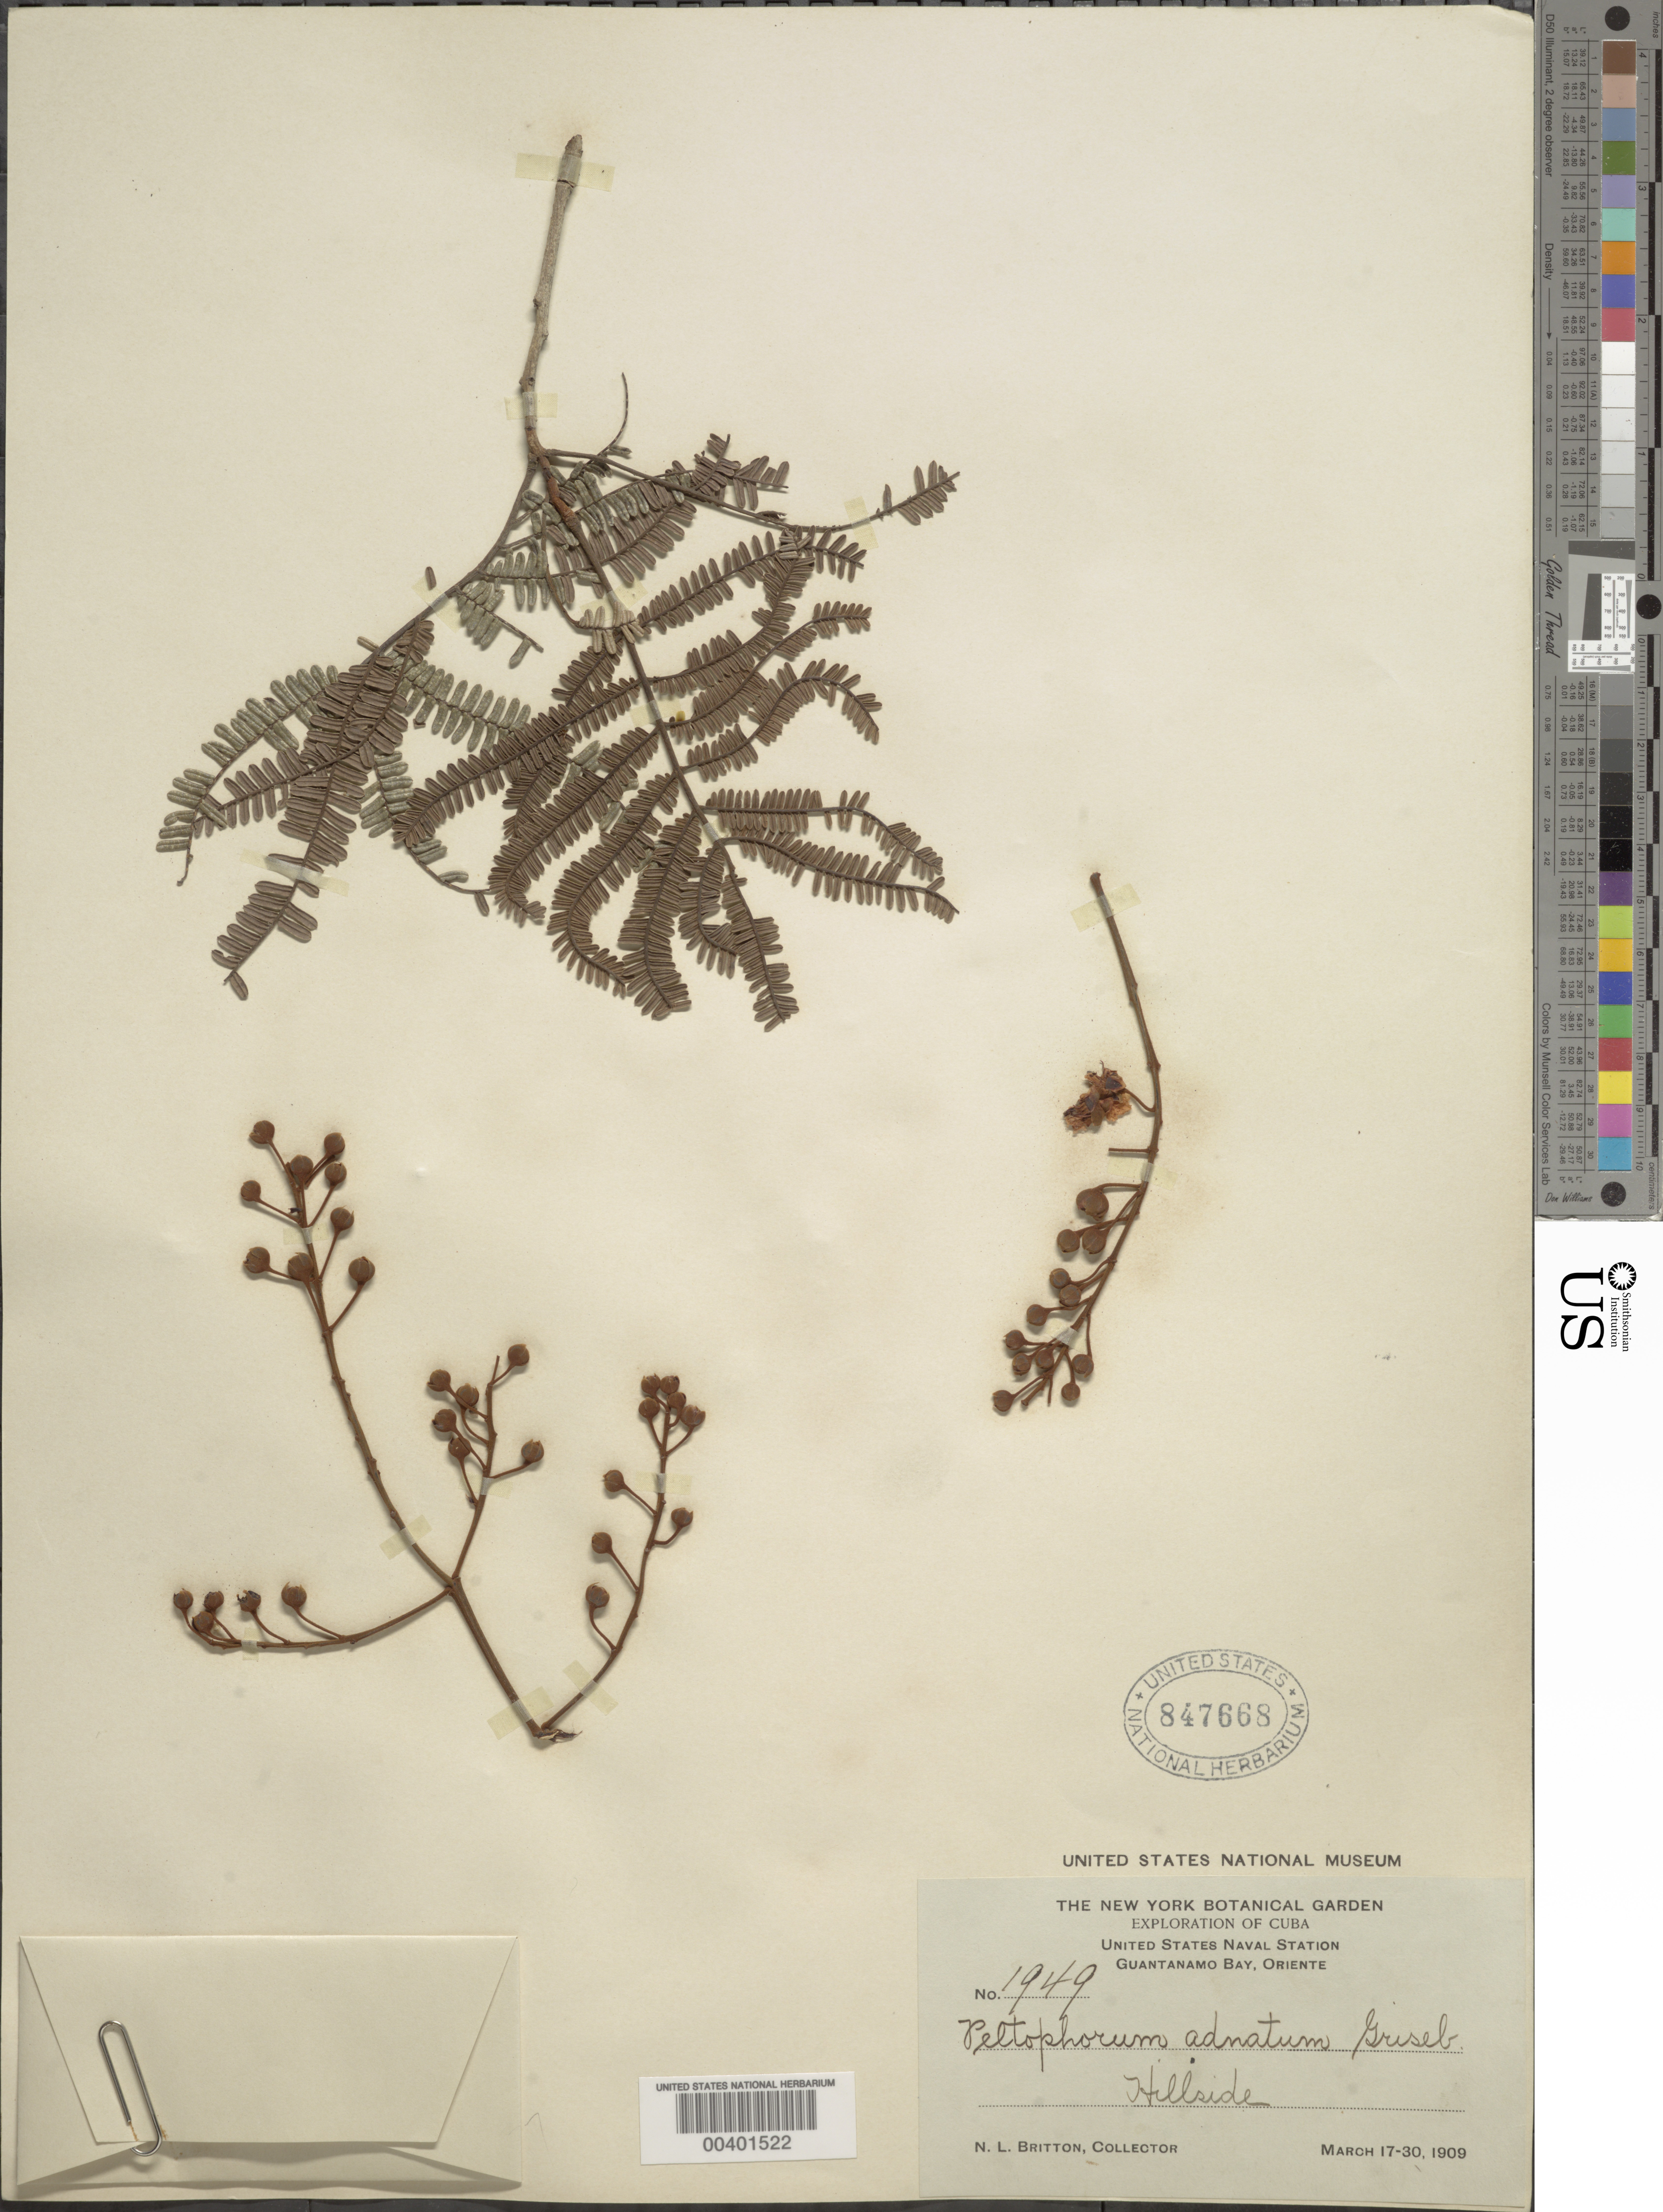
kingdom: Plantae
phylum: Tracheophyta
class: Magnoliopsida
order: Fabales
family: Fabaceae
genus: Peltophorum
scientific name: Peltophorum adnatum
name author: Griseb.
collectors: N. Britton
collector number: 1949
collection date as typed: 17 Mar 1909 to 30 Mar 1909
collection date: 1909-03-17/1909-03-30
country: Cuba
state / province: Oriente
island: Greater Antilles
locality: Guantanamo bay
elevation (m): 400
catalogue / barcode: US 847668